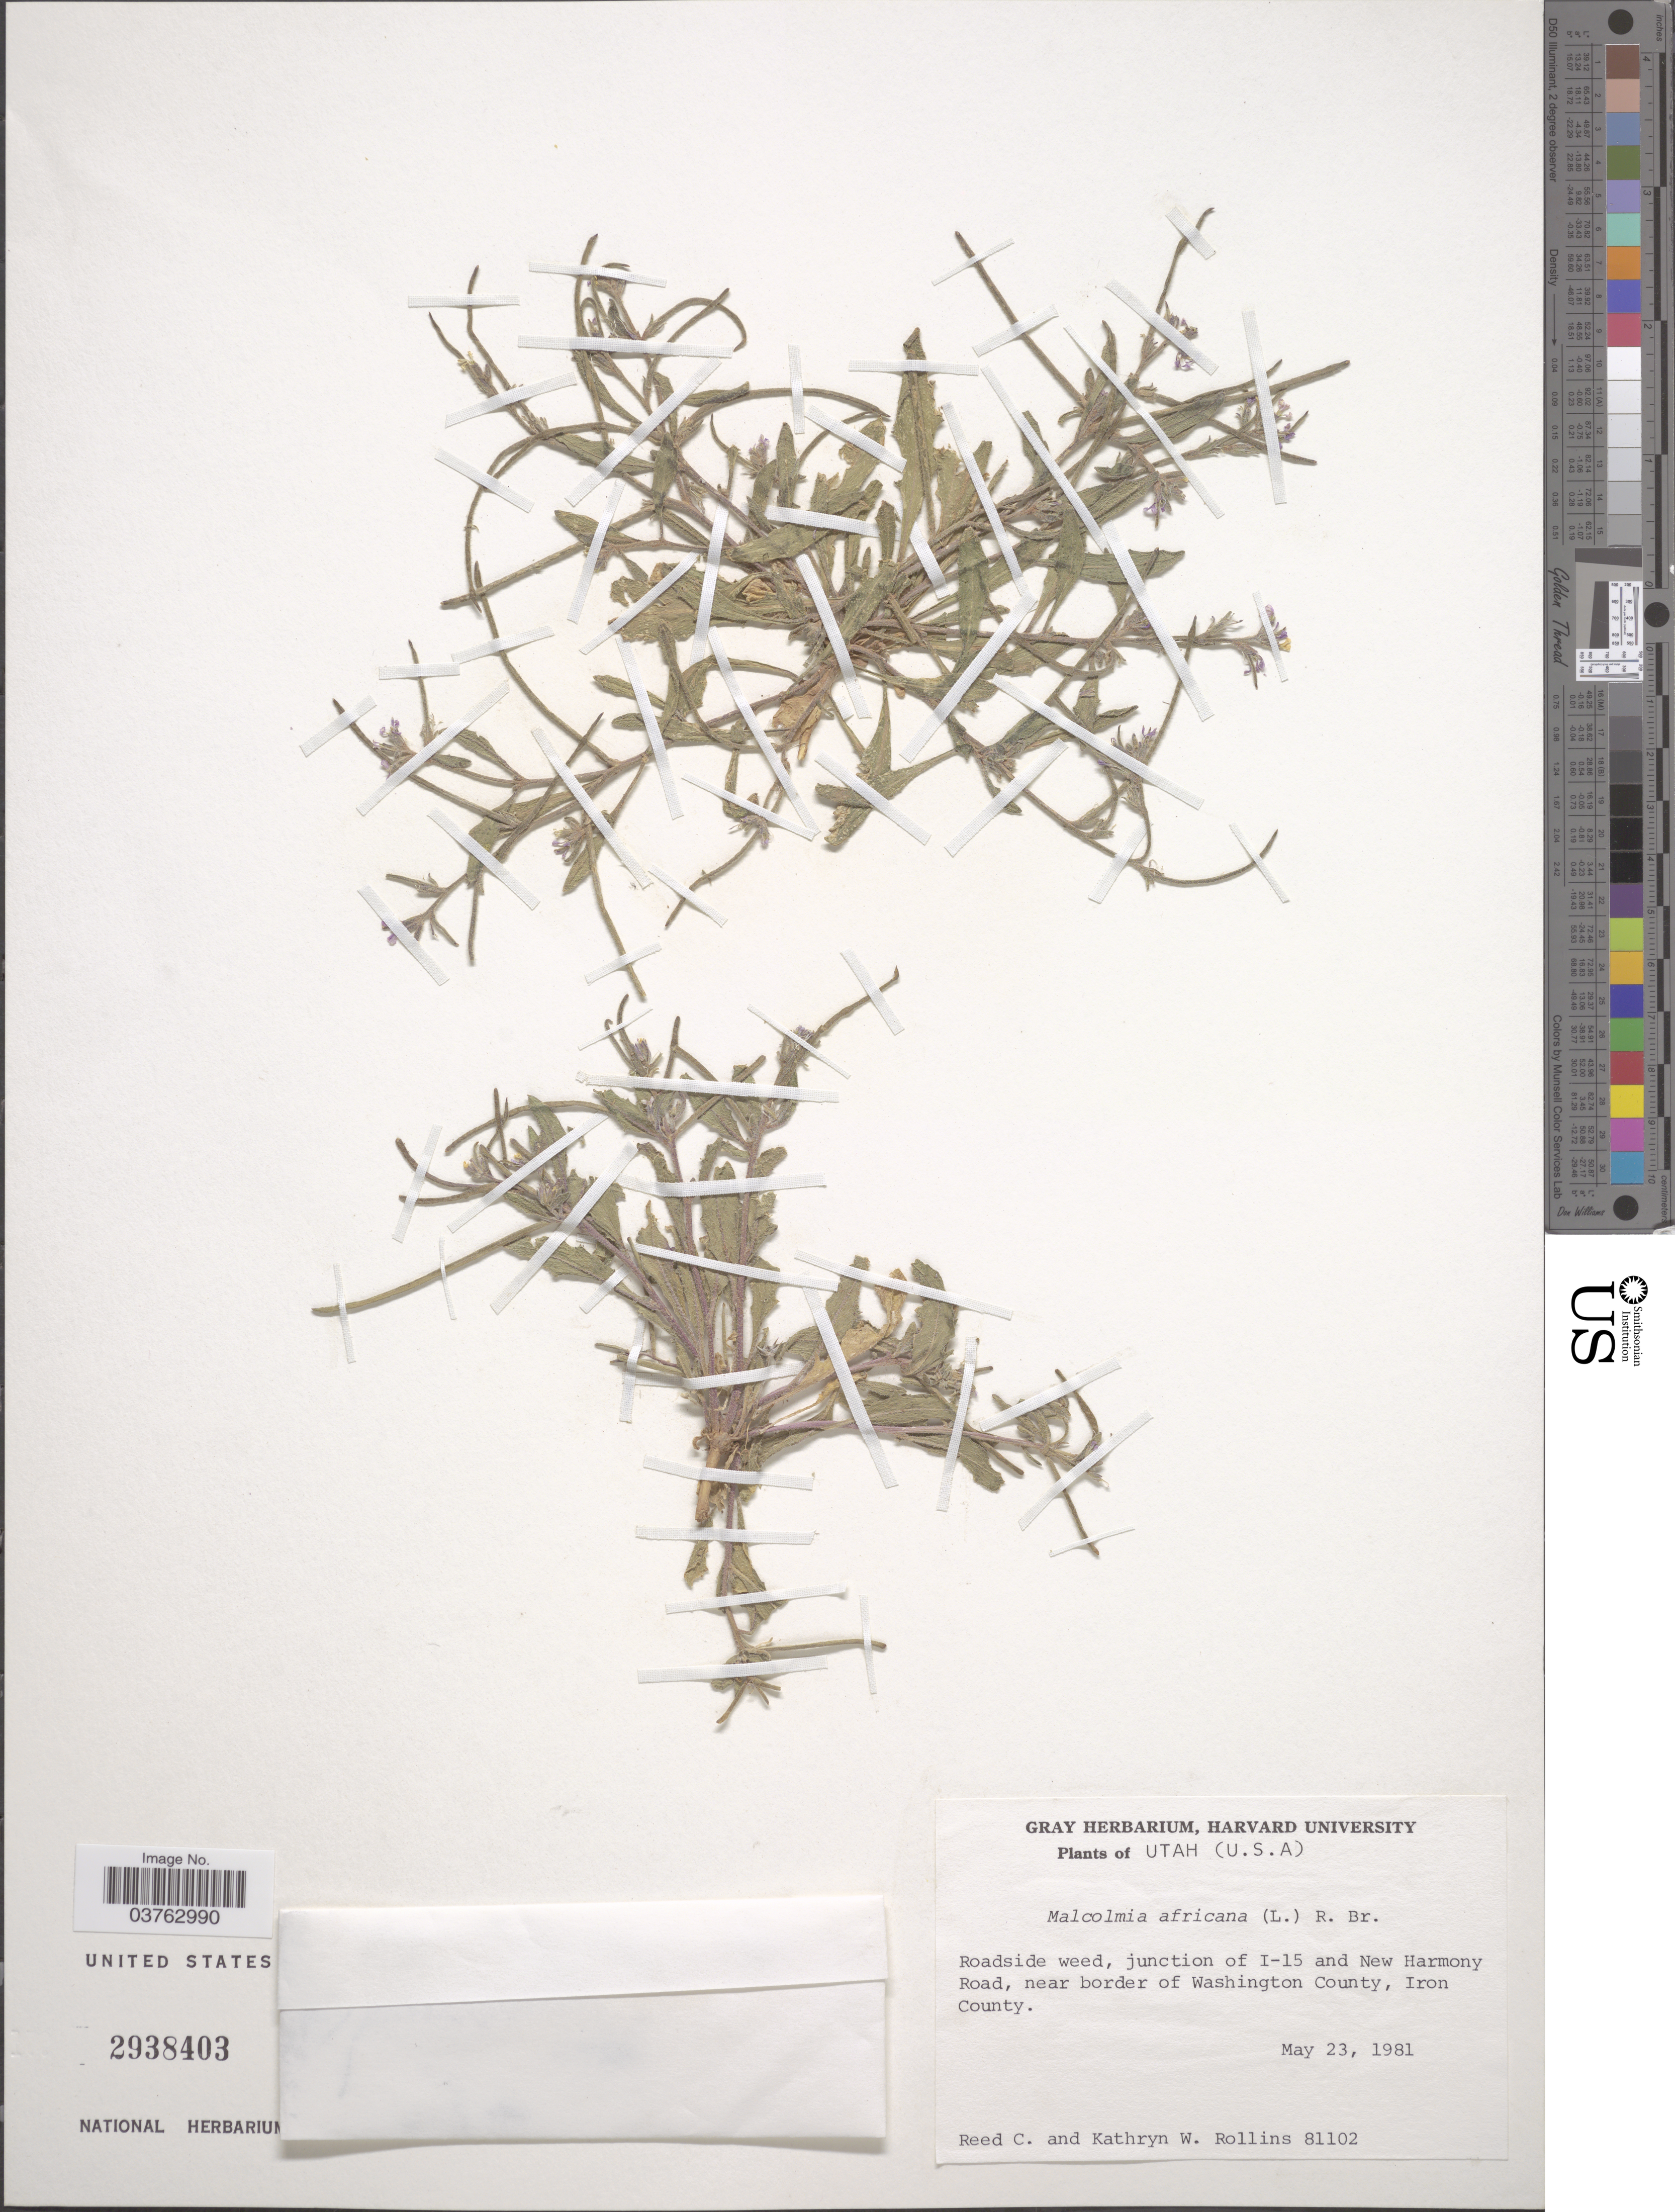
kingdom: Plantae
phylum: Tracheophyta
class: Magnoliopsida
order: Brassicales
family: Brassicaceae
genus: Malcolmia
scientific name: Malcolmia africana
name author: (L.) W.T. Aiton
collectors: R. C. Rollins & K. W. Rollins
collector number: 81102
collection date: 1981-05-23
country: United States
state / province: Utah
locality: Junction of I-15 and New Harmony Road, near border of Washington County, Iron County.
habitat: roadside weed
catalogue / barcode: US 2938403